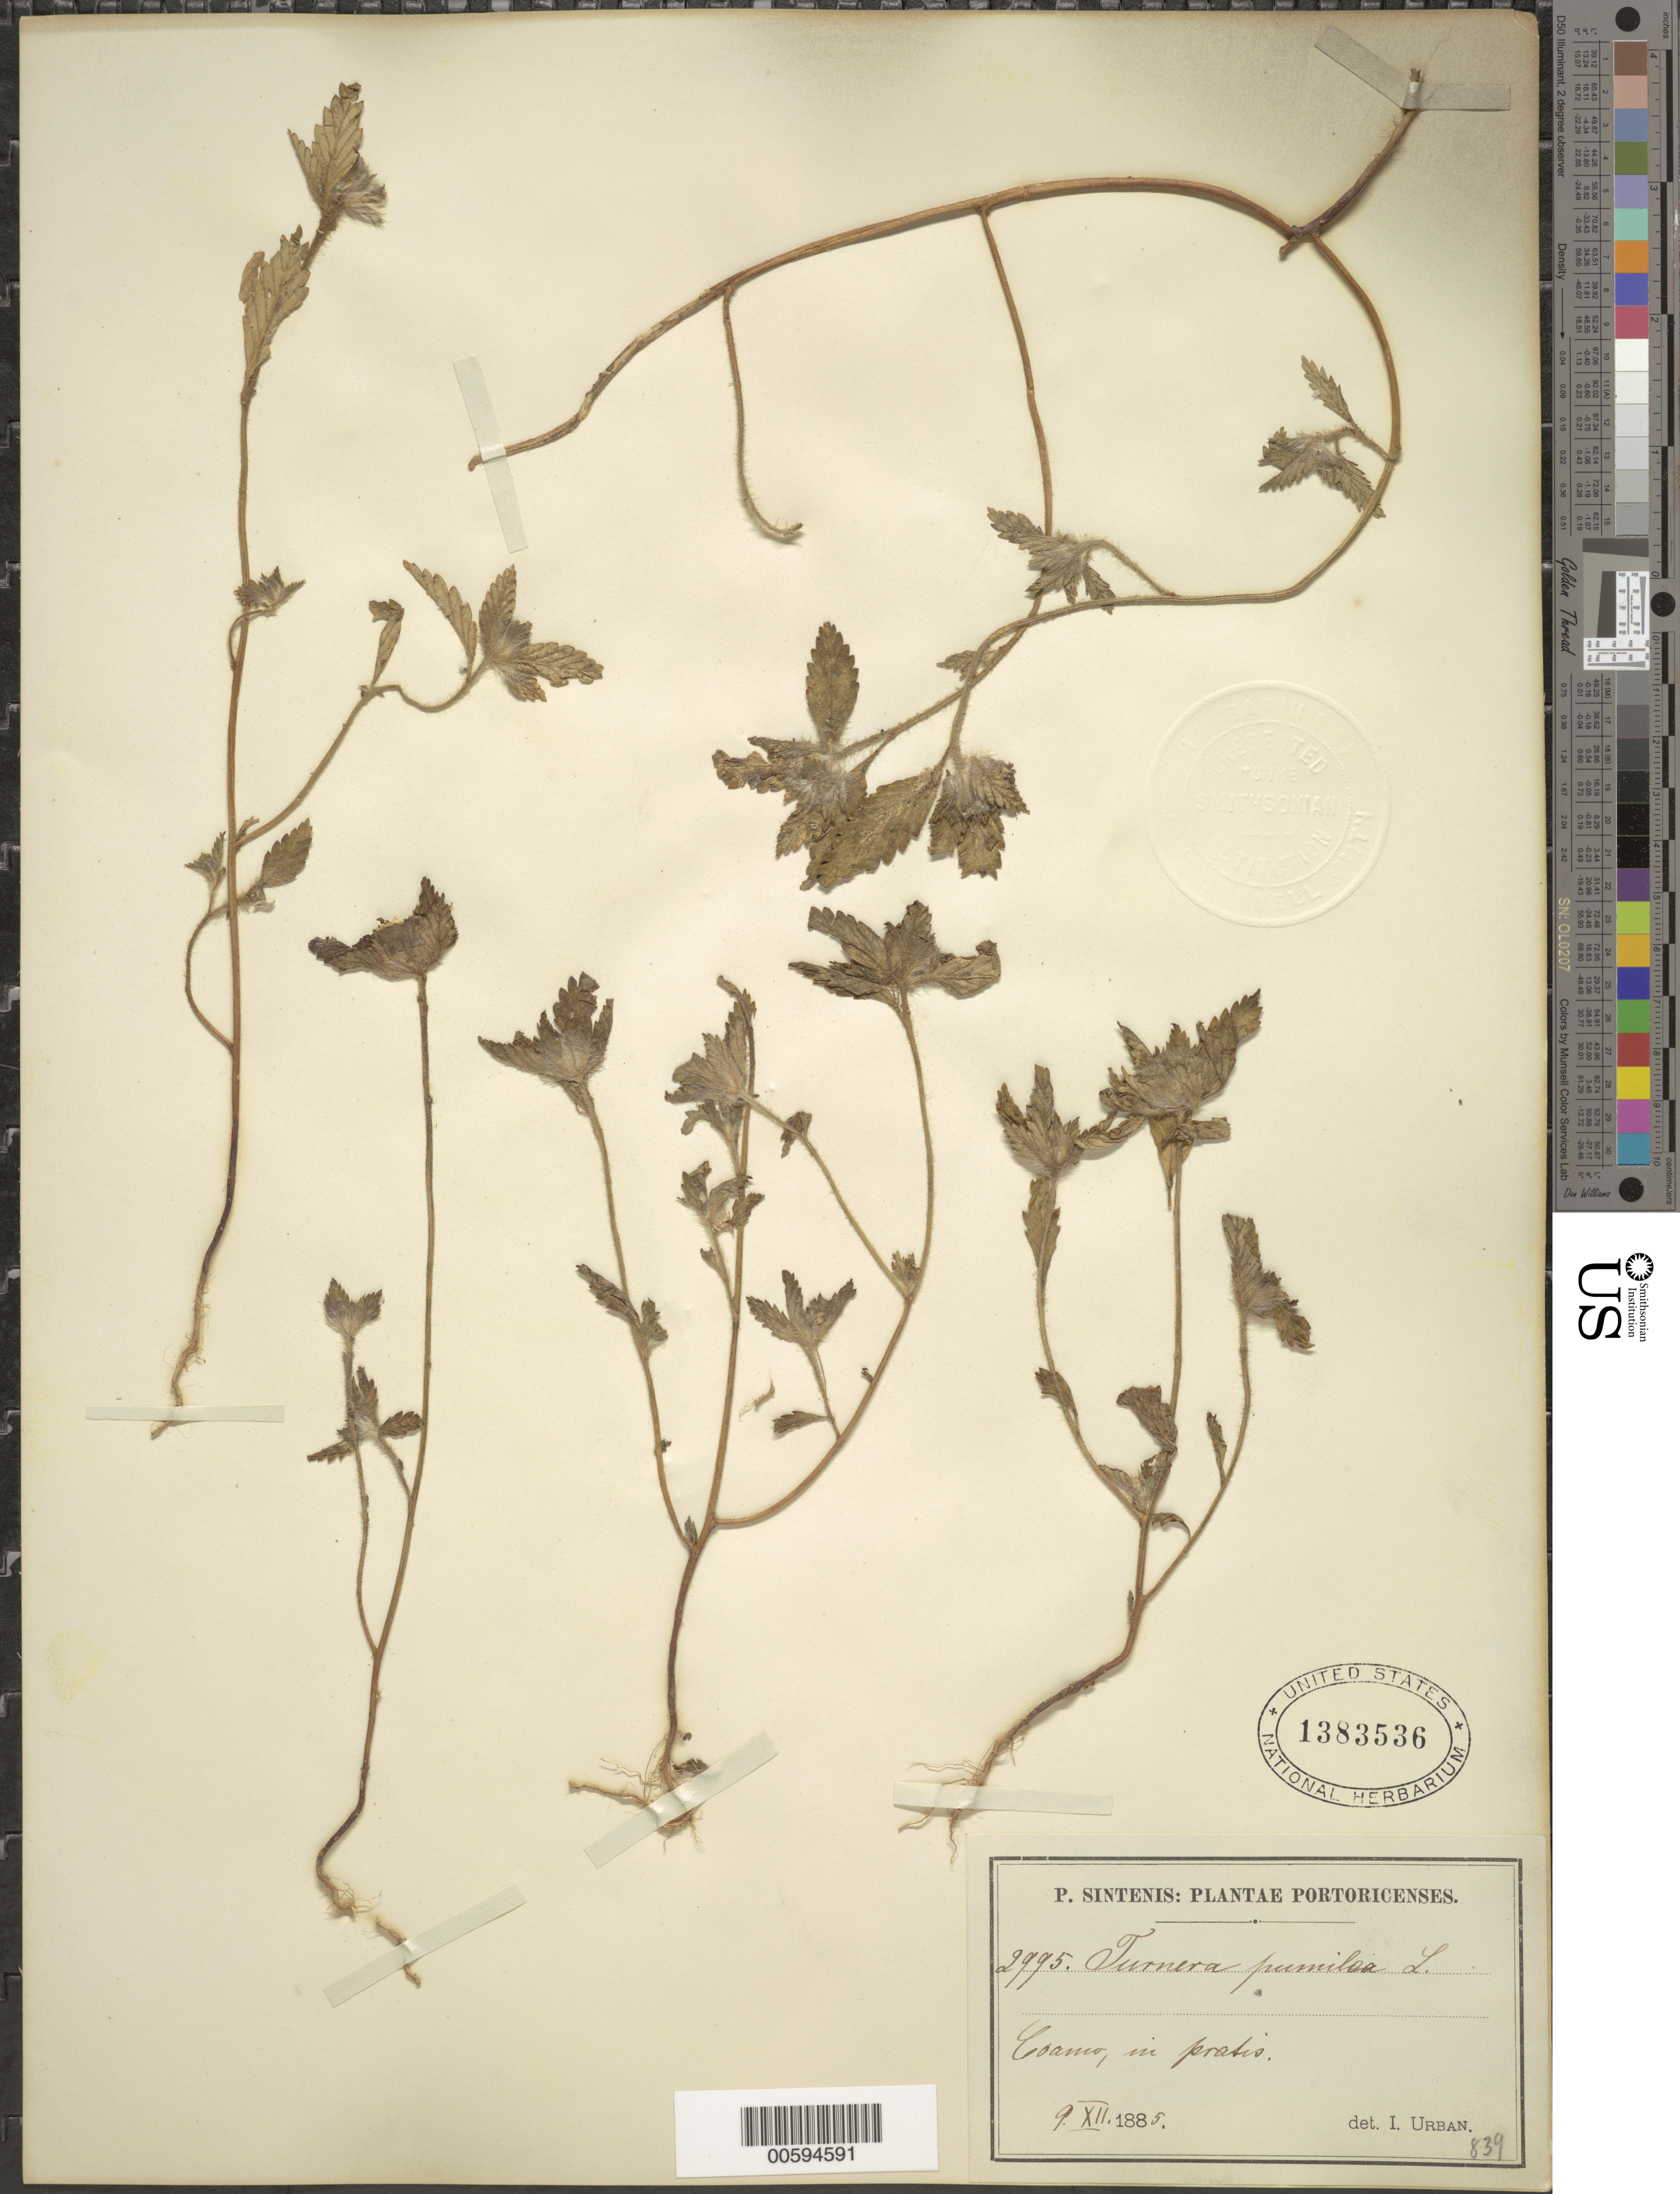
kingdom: Plantae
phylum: Tracheophyta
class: Magnoliopsida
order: Malpighiales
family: Turneraceae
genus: Turnera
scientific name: Turnera pumilea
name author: L.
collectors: P. Sintenis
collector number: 2995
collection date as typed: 09 Dec 1885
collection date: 1885-12-09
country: Puerto Rico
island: Greater Antilles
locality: Coamo, in pratis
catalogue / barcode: US 1383536